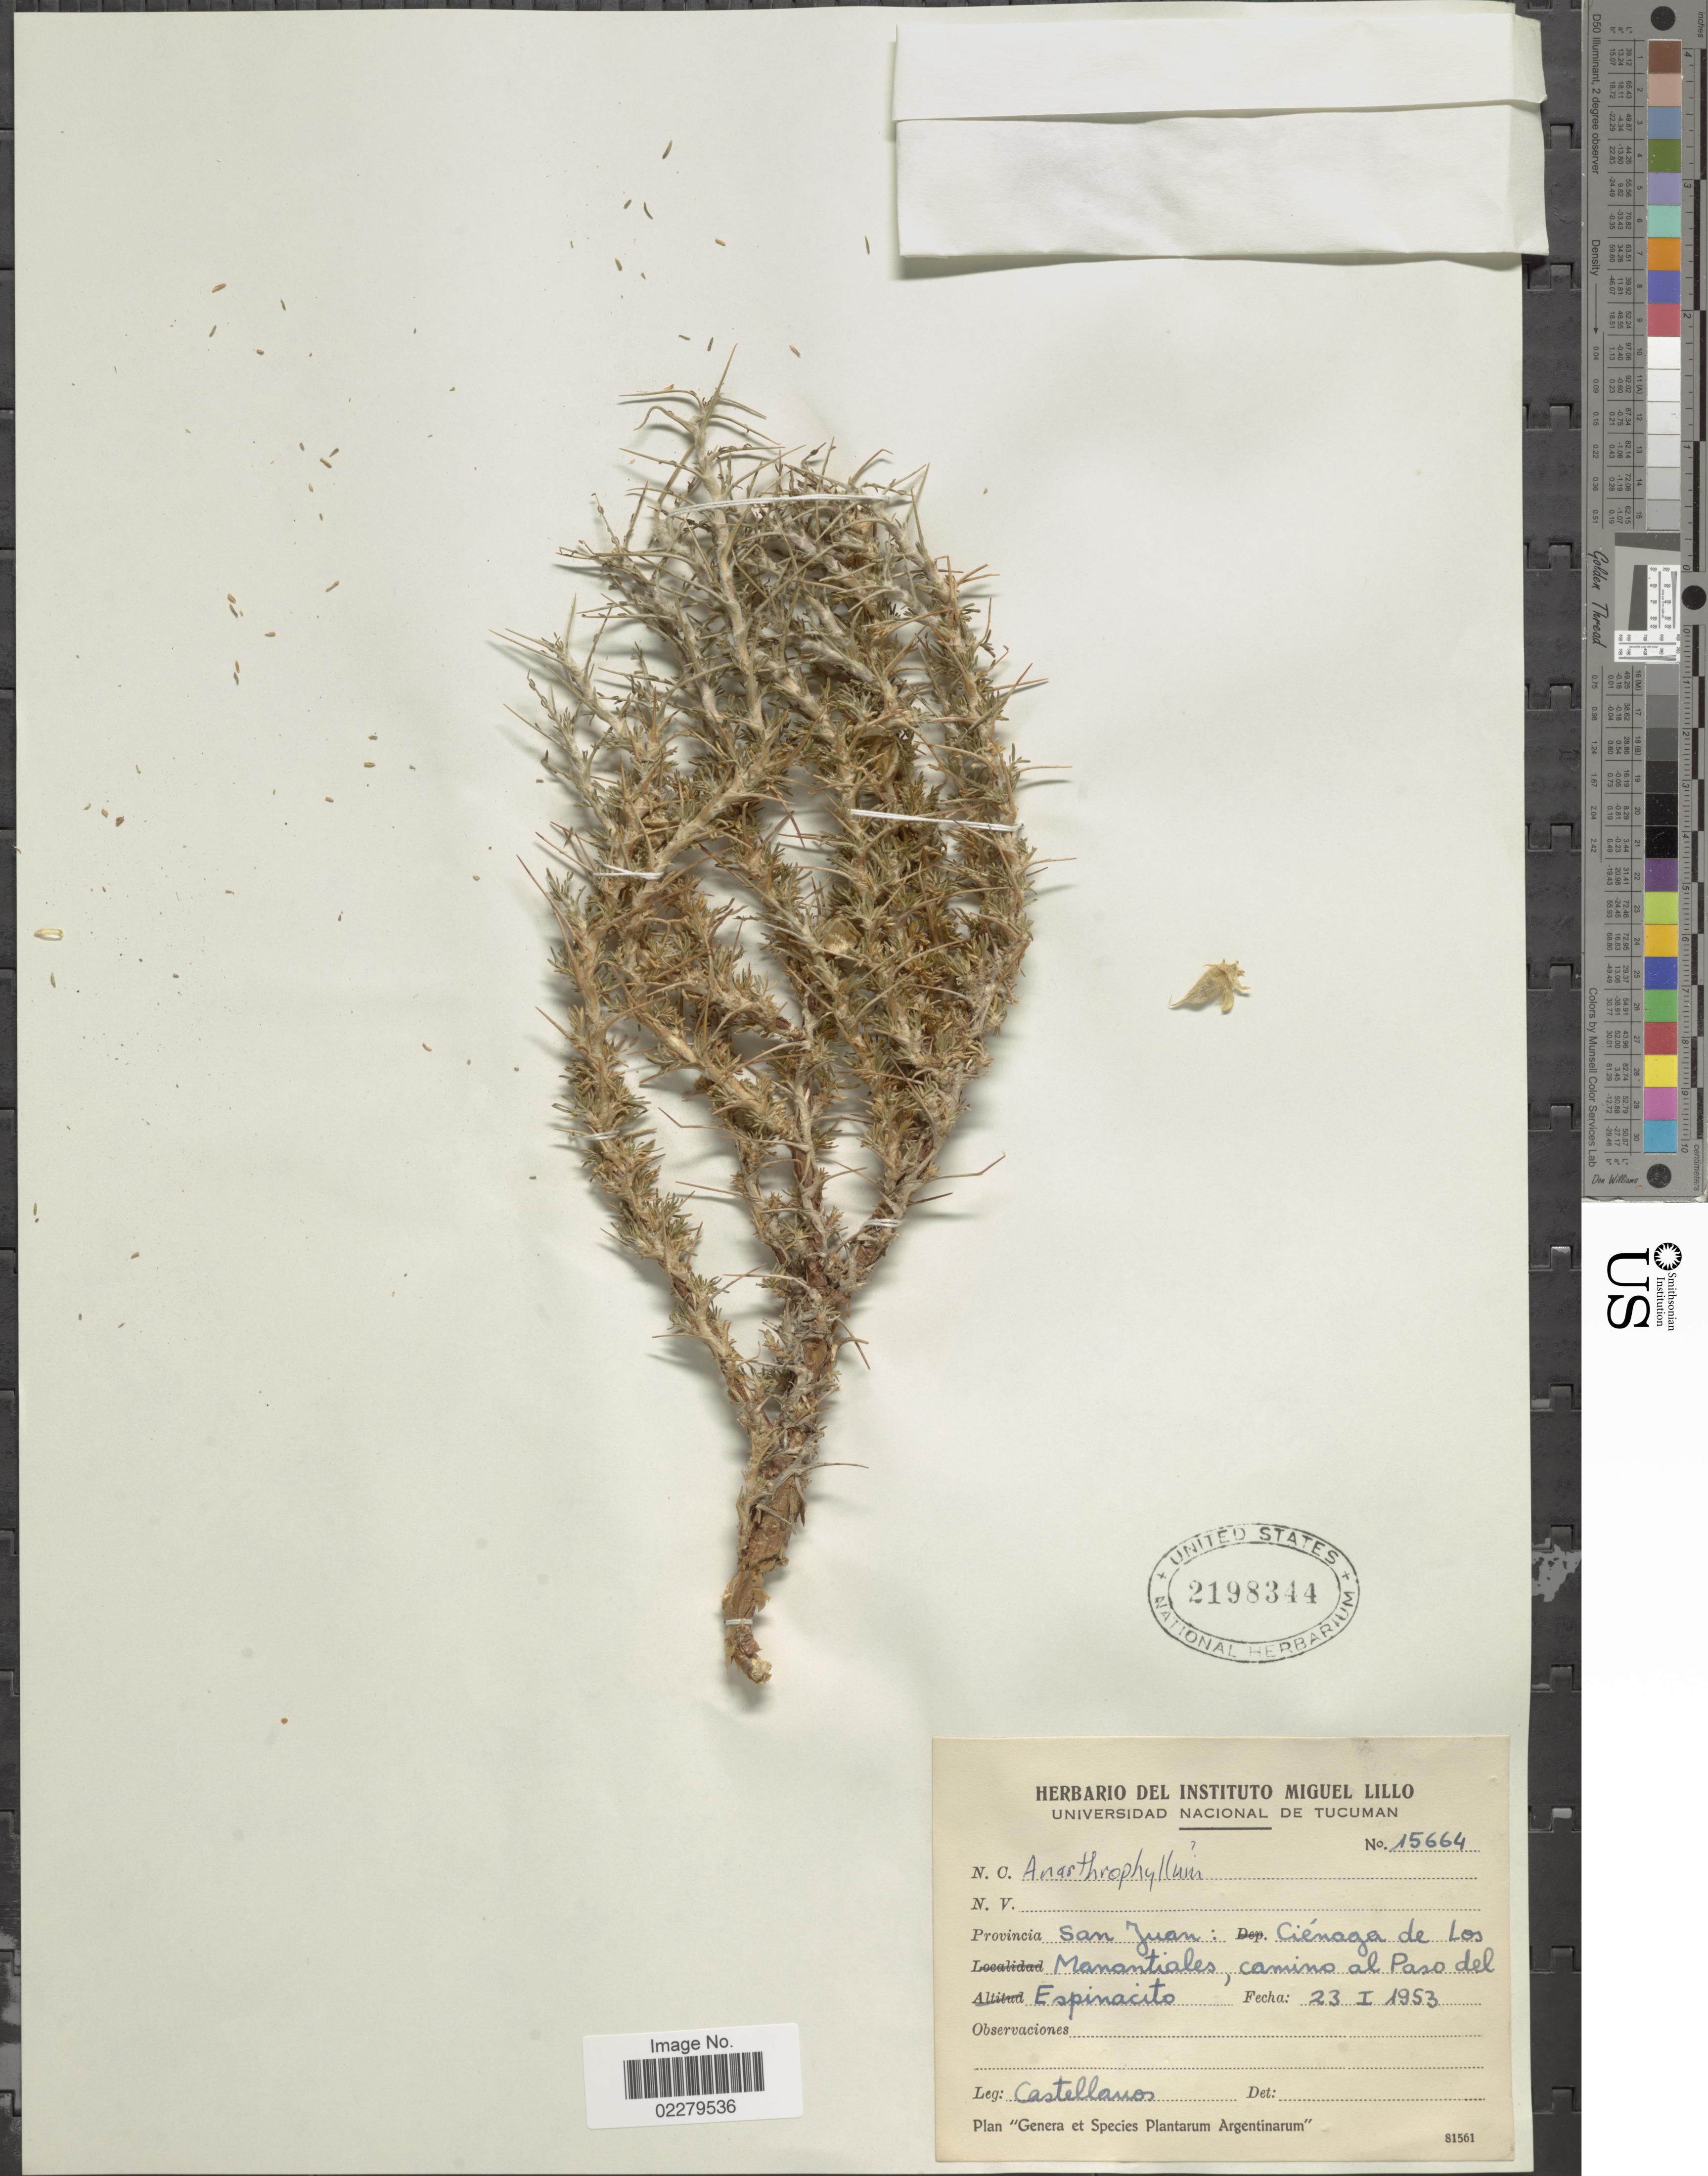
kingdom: Plantae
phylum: Tracheophyta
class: Magnoliopsida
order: Fabales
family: Fabaceae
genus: Anarthrophyllum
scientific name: Anarthrophyllum sp.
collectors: -- Castellanos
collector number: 15664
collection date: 1953-11-23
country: Argentina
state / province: San Juan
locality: Provincia San Juan: Cienaga de los Manantiales, camino al Paso del Epsinacito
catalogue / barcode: US 2198344